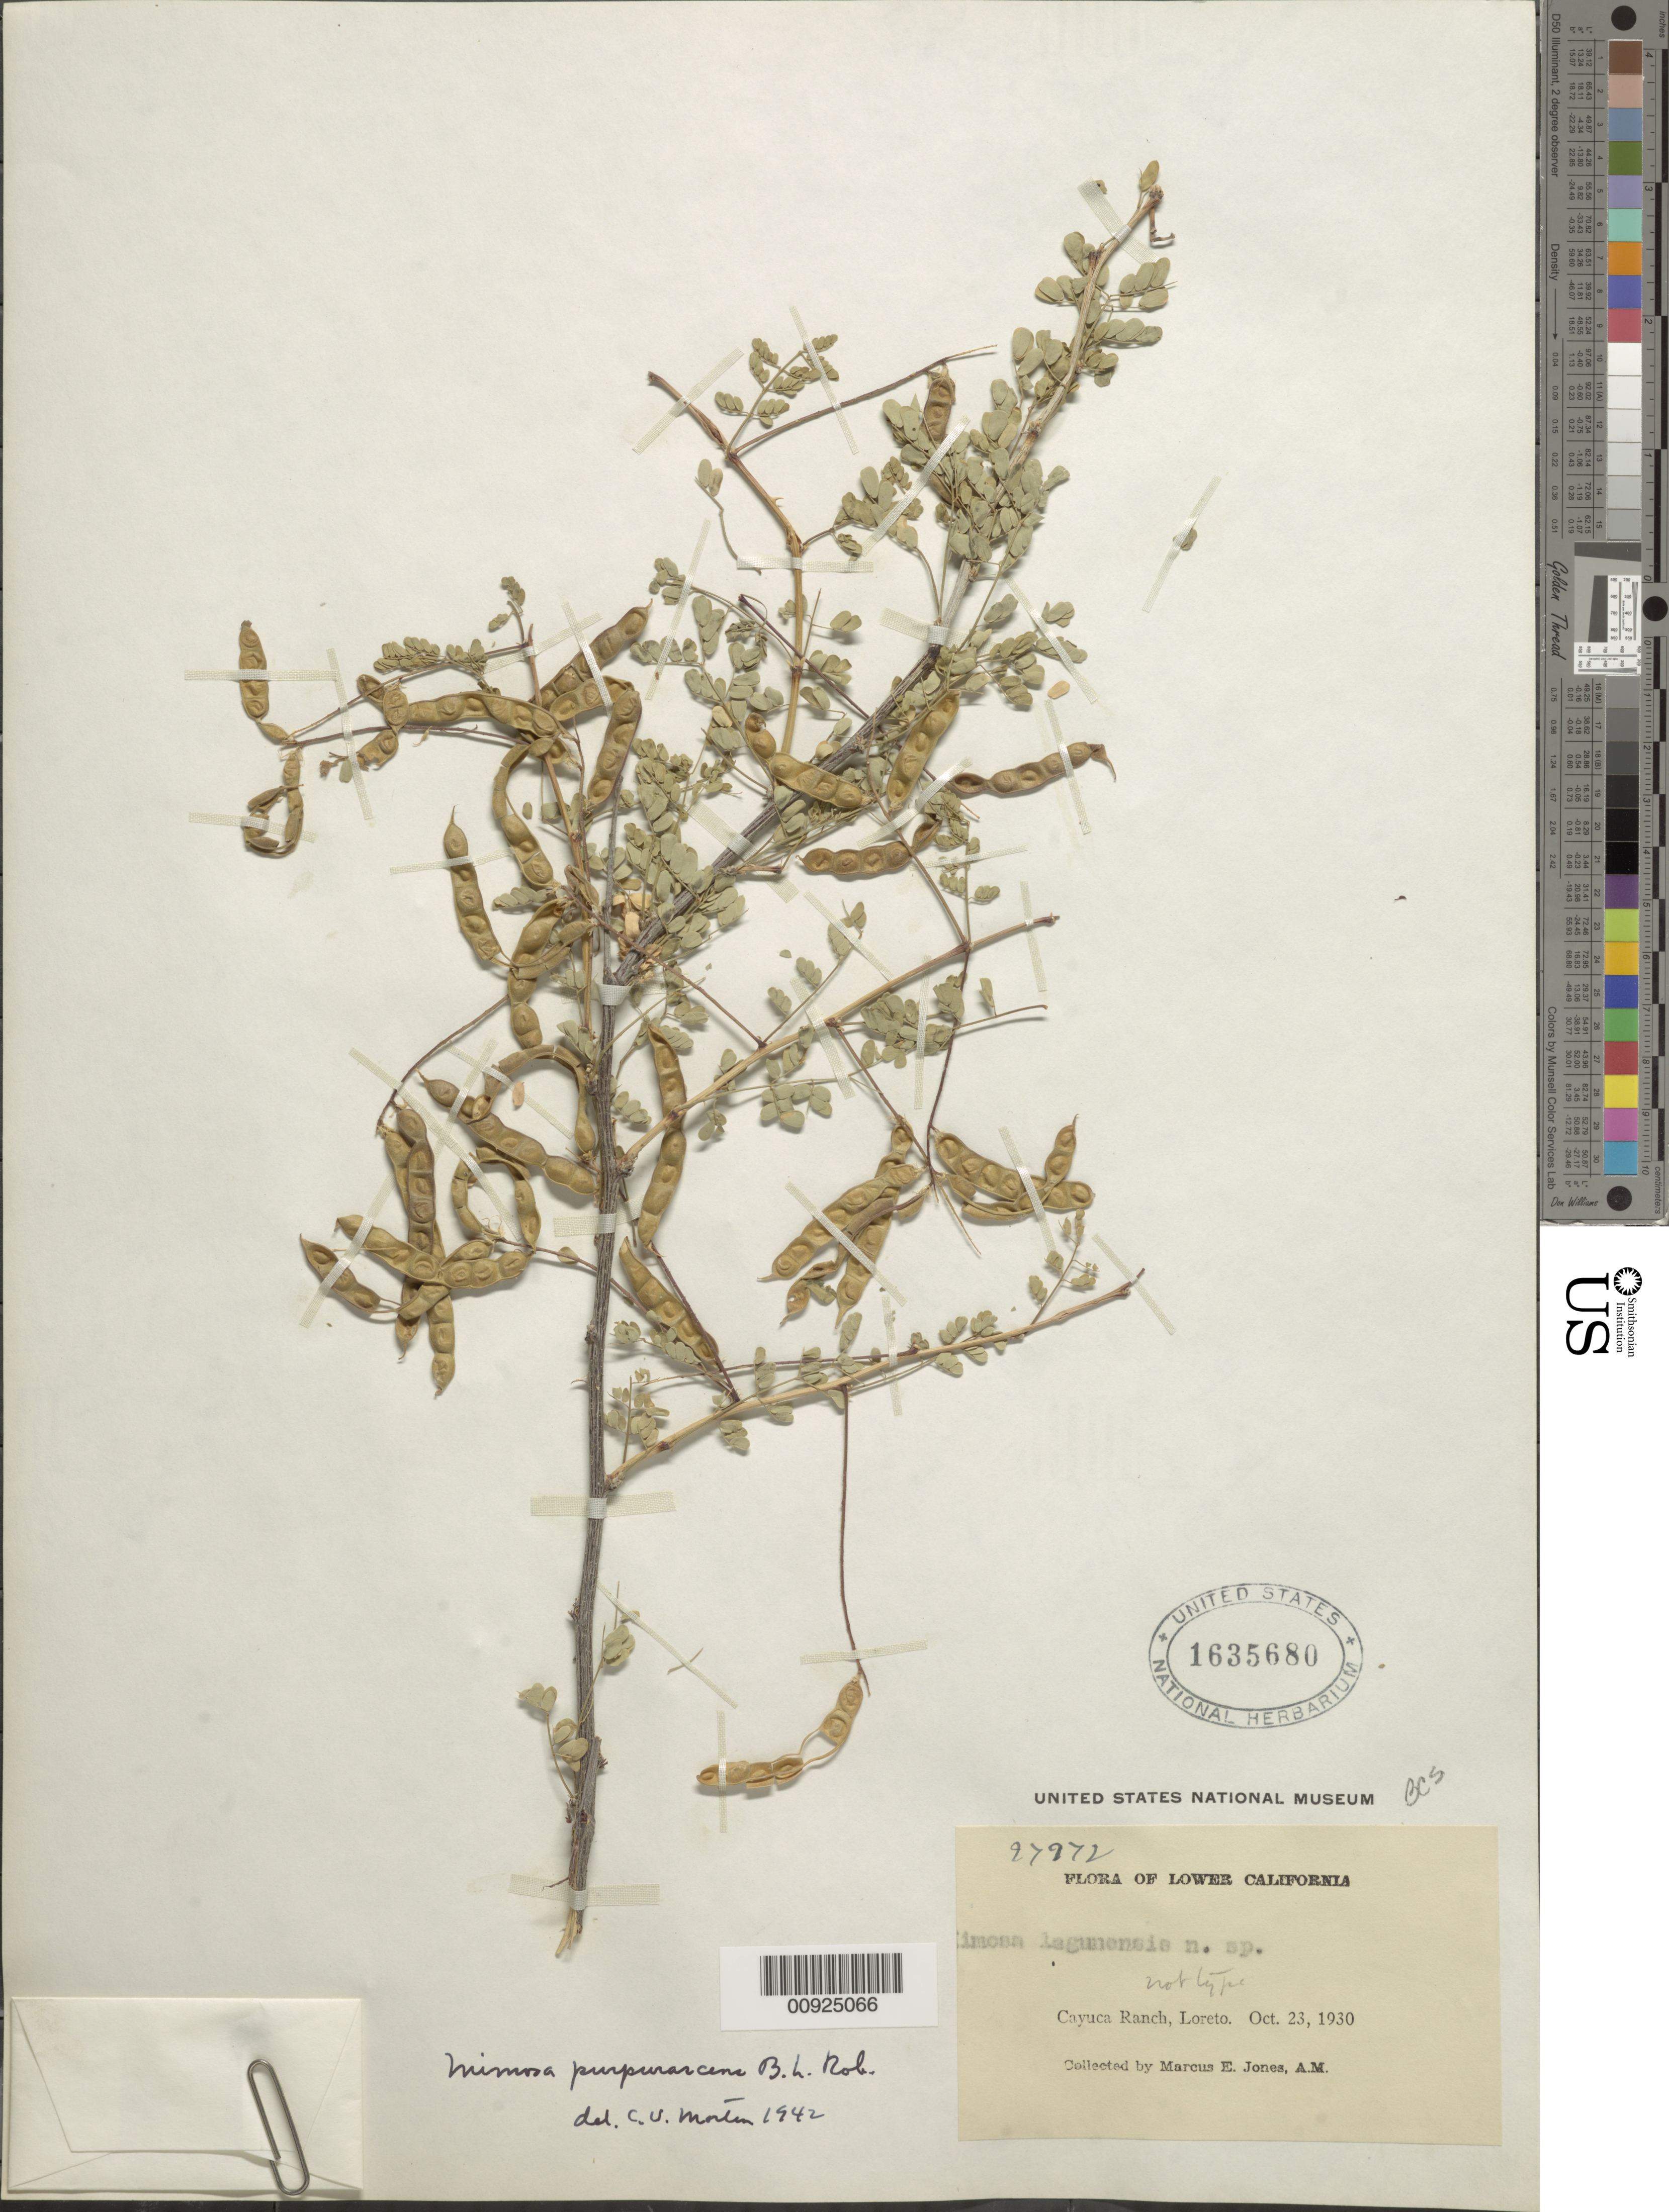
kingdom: Plantae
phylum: Tracheophyta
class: Magnoliopsida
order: Fabales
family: Fabaceae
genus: Mimosa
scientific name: Mimosa purpurascens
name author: B.L. Rob.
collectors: M. E. Jones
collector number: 27972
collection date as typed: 23 Oct 1930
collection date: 1930-10-23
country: Mexico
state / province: Baja California Sur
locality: Cayuca Ranch, Loreto, Lower California.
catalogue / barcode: US 1635680